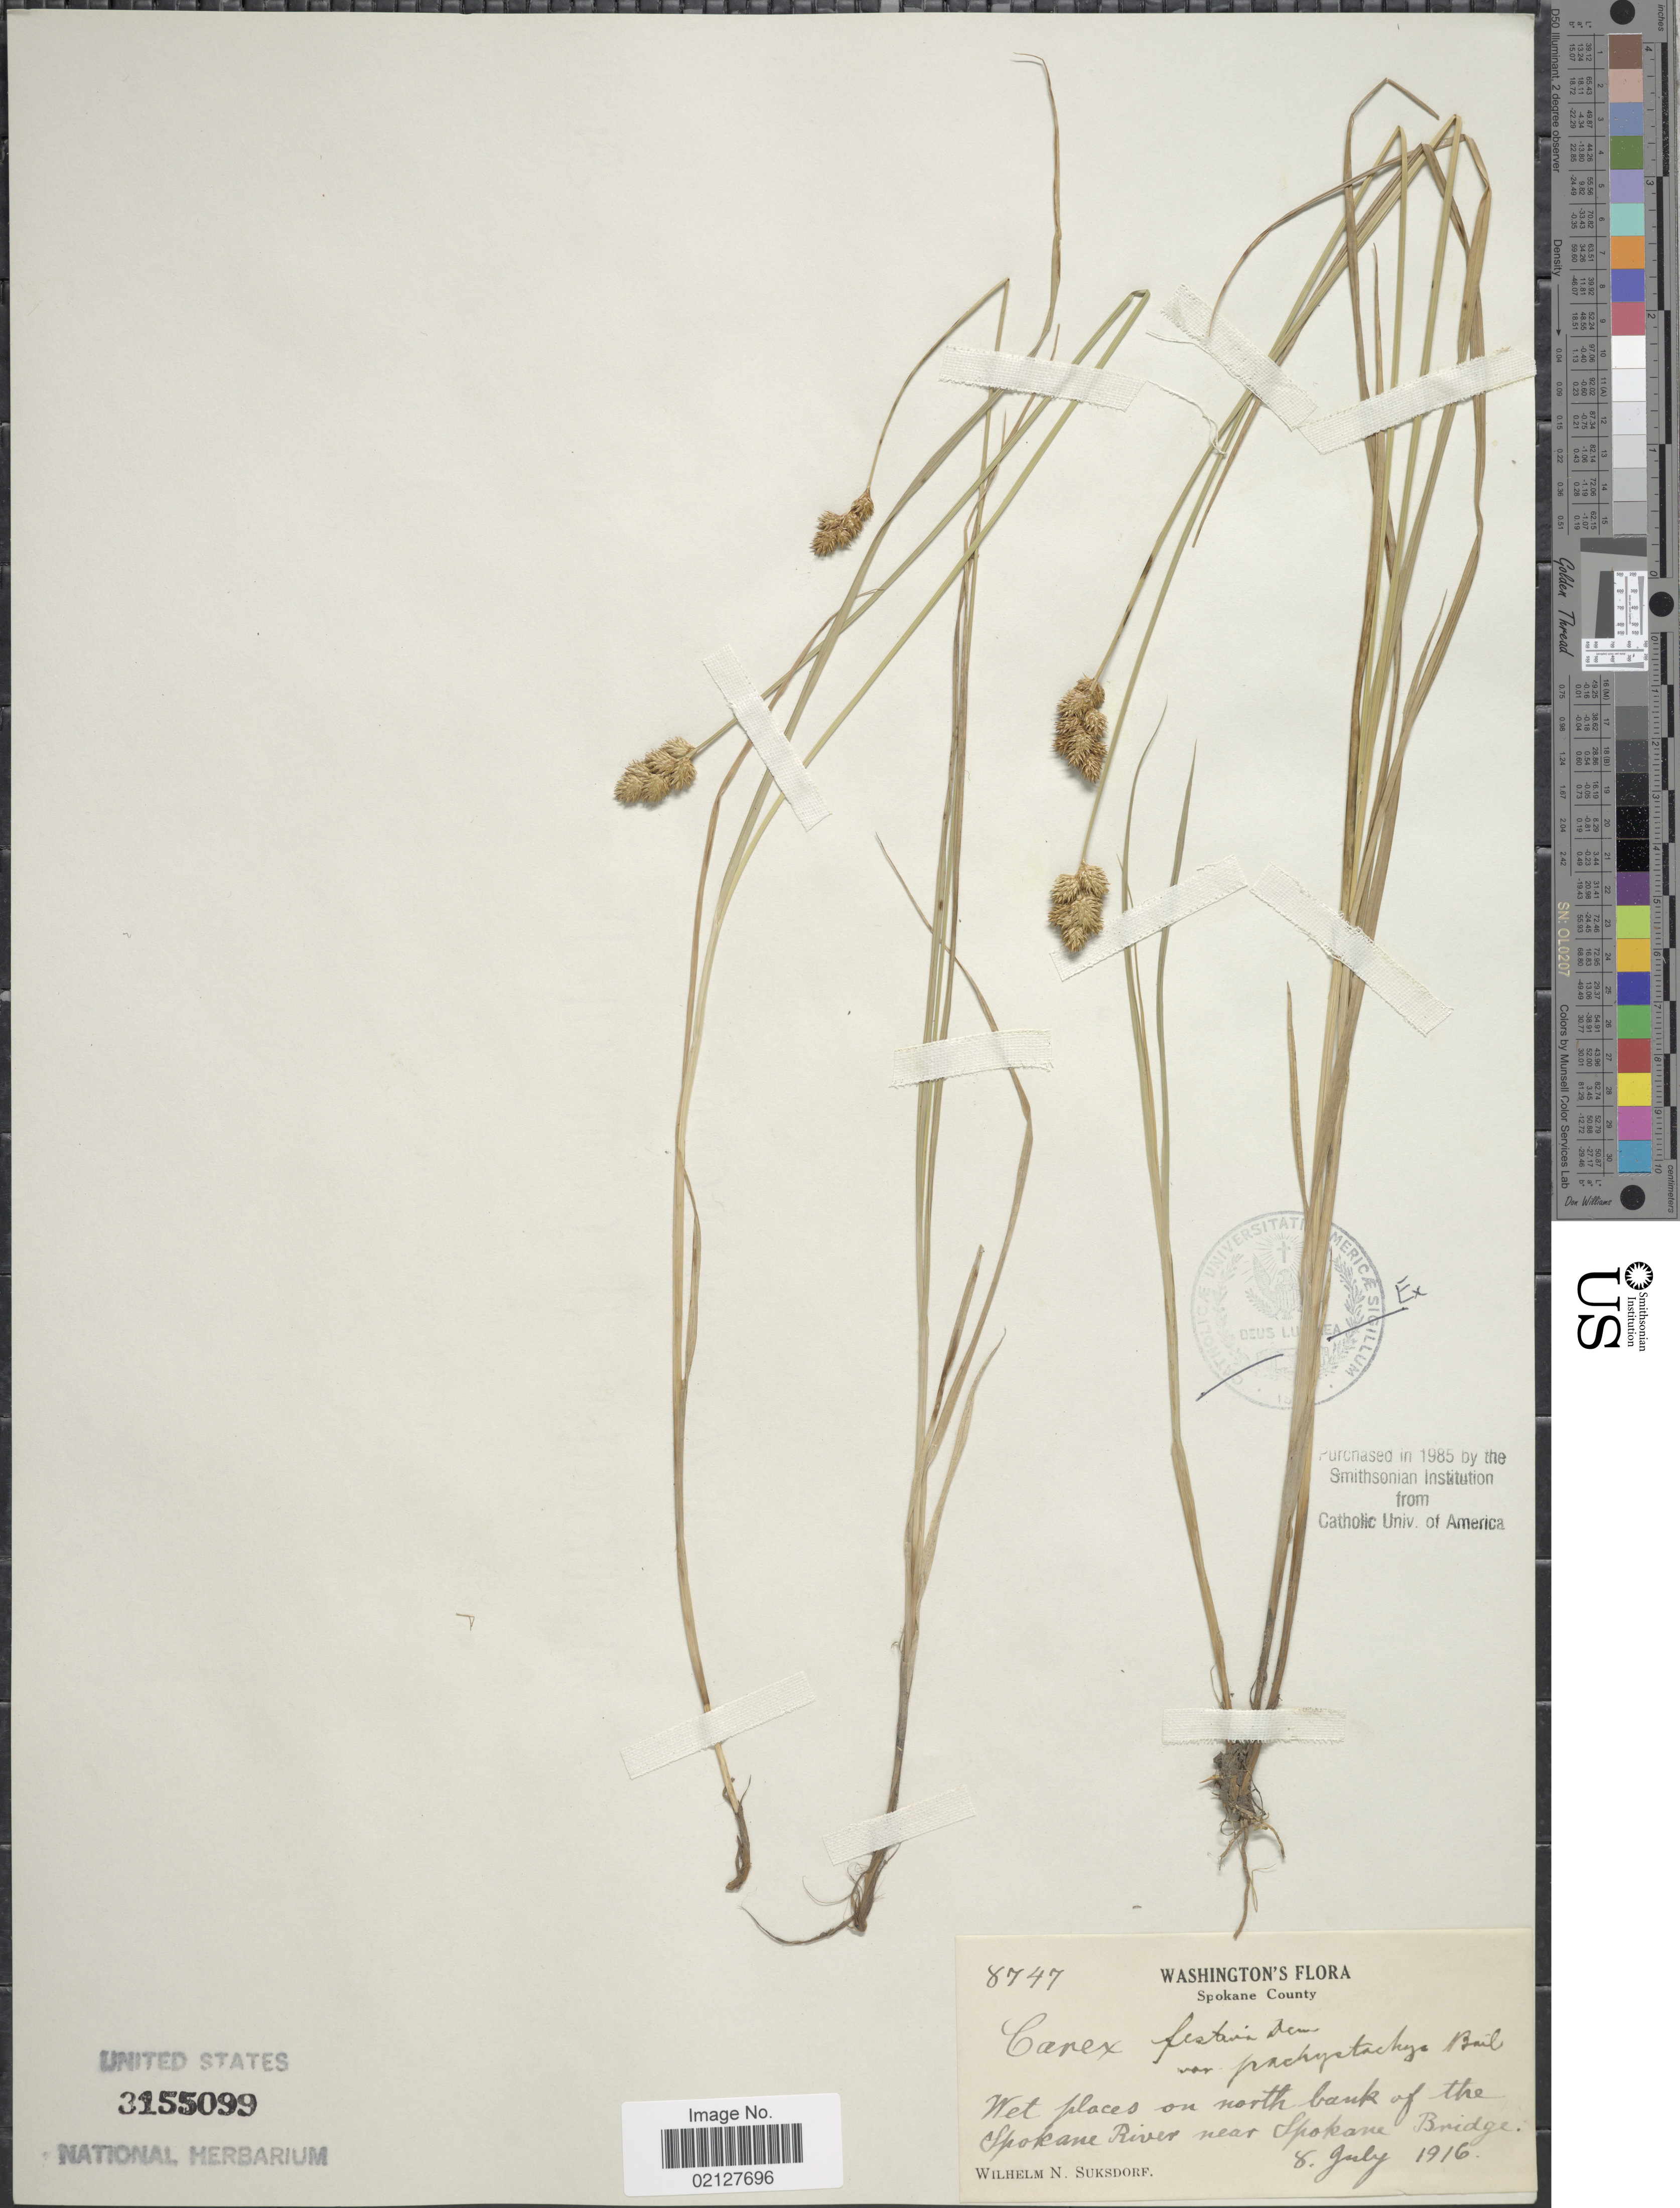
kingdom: Plantae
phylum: Tracheophyta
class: Liliopsida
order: Poales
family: Cyperaceae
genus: Carex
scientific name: Carex pachystachya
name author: Cham. ex Steud.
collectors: W. N. Suksdorf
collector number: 8747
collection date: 1916-07-08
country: United States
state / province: Washington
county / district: Spokane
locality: Spokane County. north bank of the Spokane River near Spokane Bridge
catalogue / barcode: US 3155099